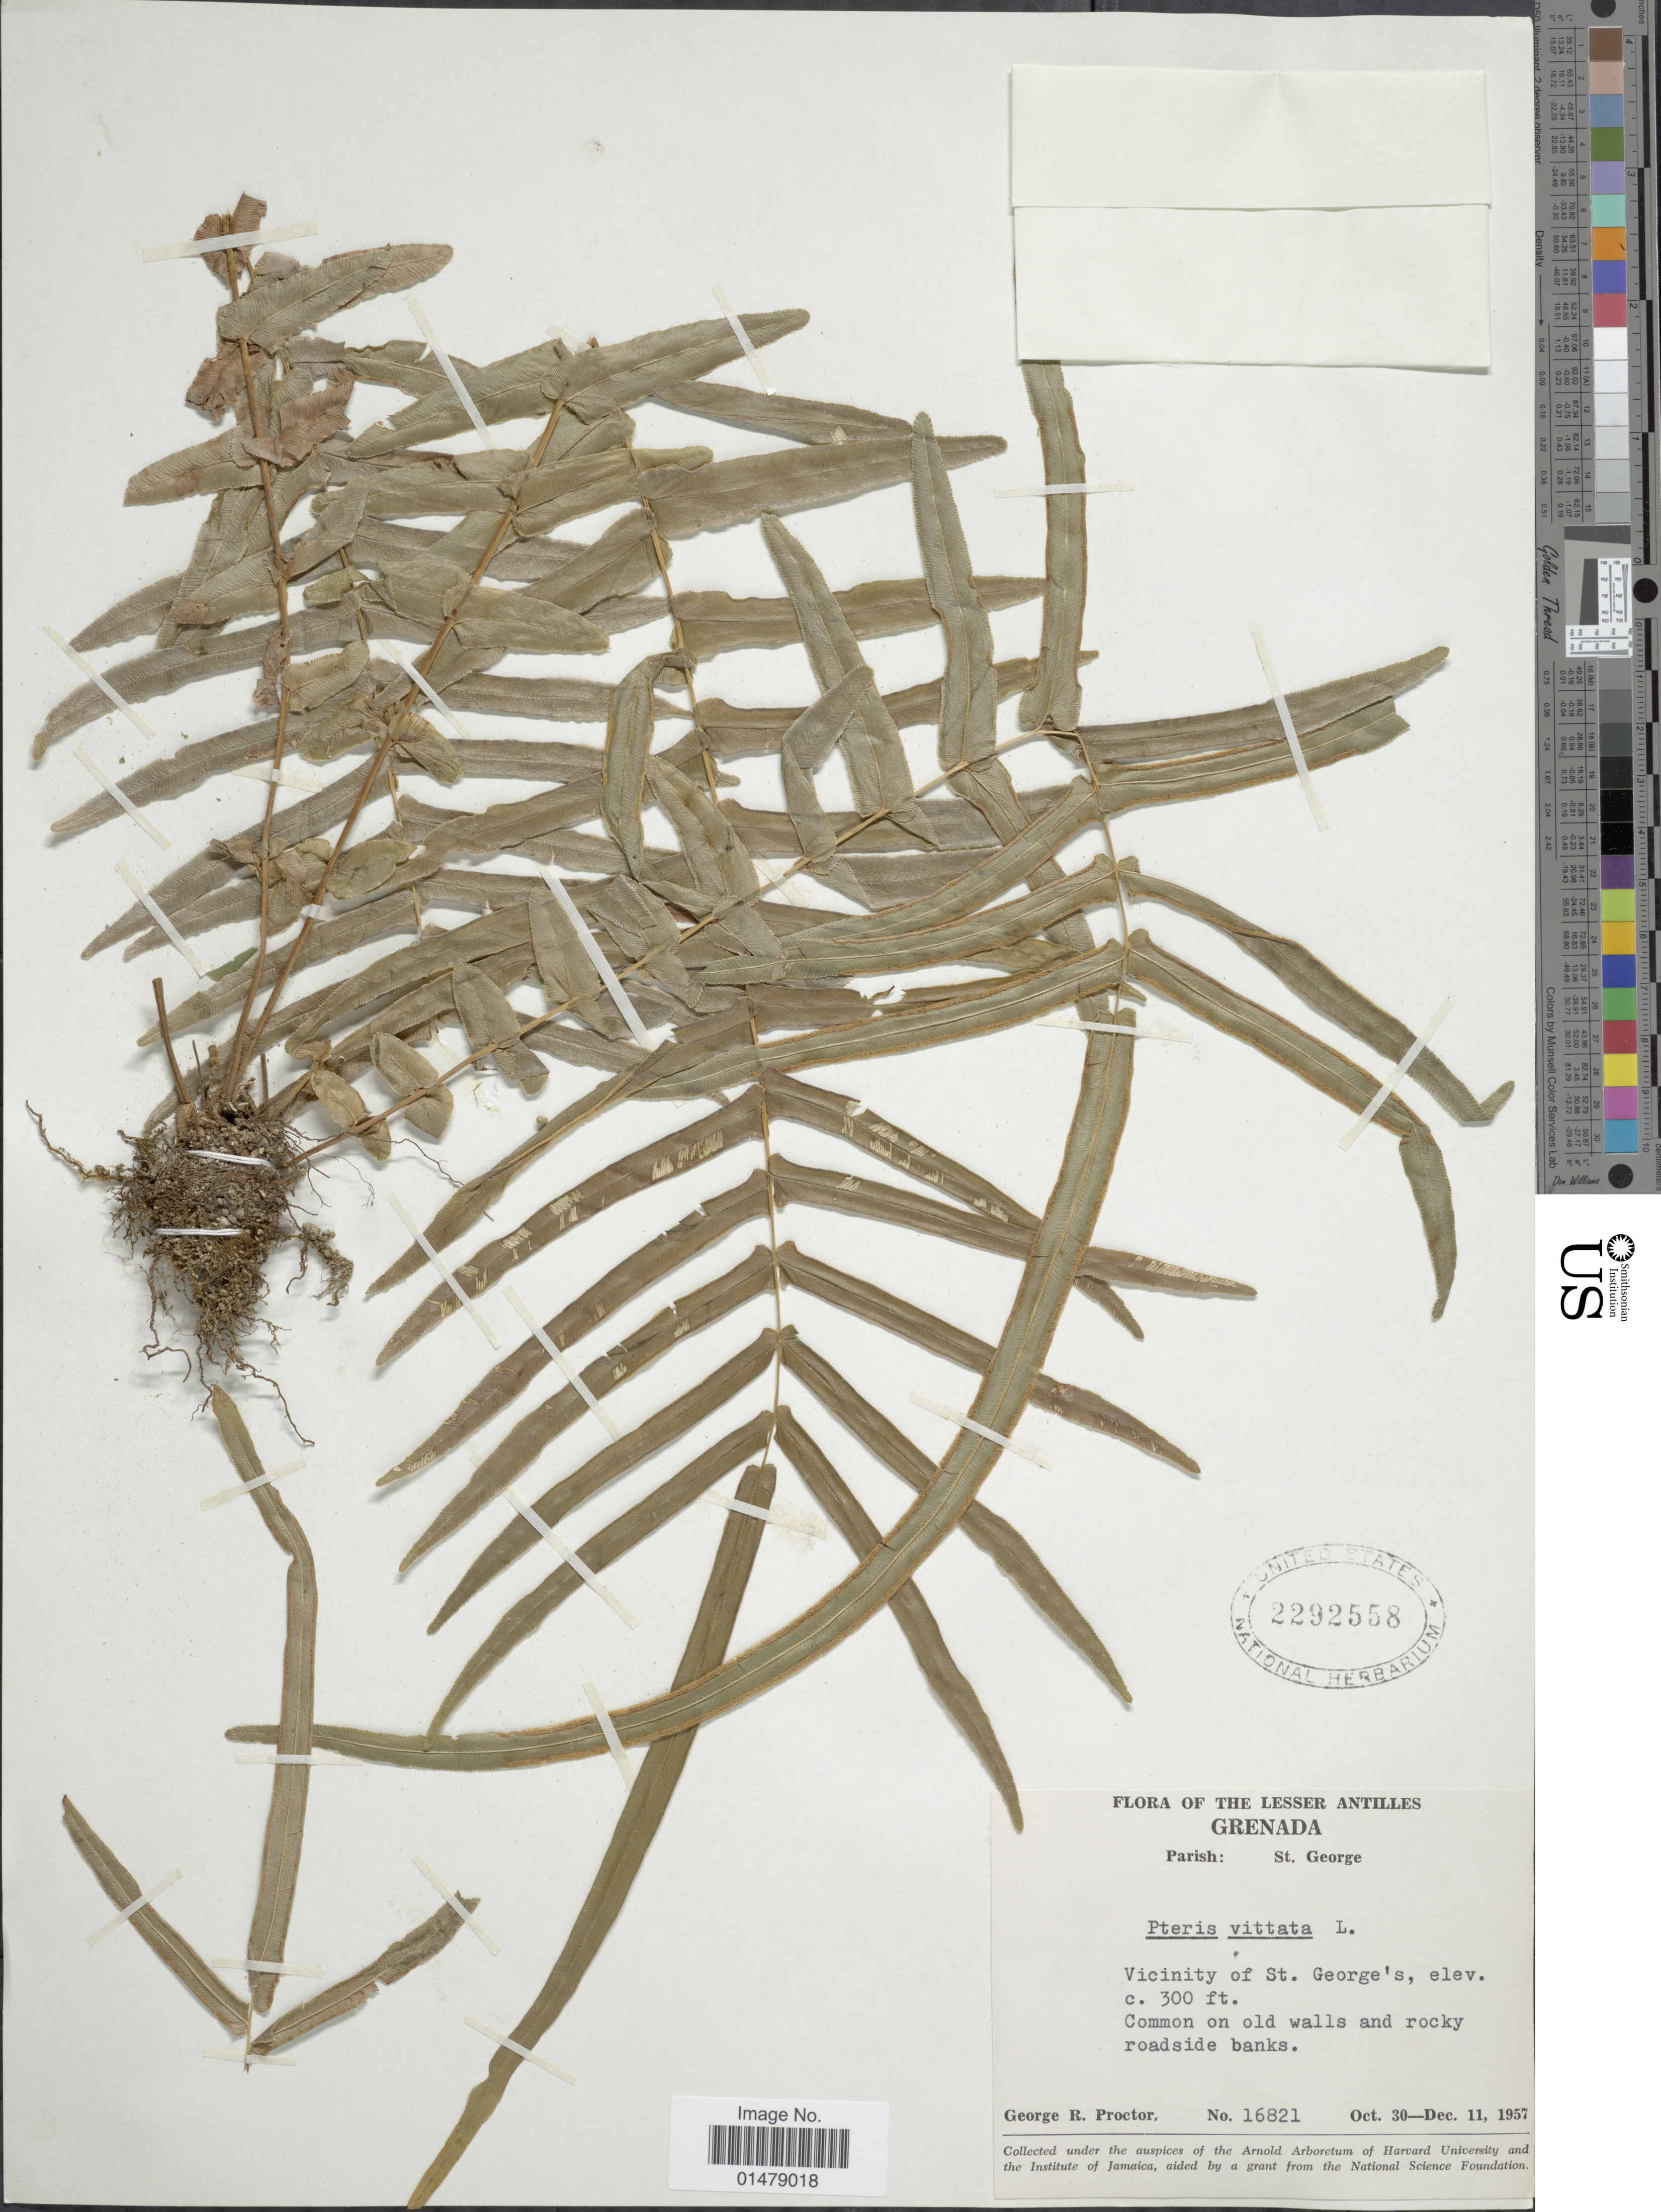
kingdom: Plantae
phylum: Tracheophyta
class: Polypodiopsida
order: Polypodiales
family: Pteridaceae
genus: Pteris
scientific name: Pteris vittata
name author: L.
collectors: G. R. Proctor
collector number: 16821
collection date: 1957-10-30/1957-12-11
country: Grenada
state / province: Saint George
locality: The Lesser Antilles. Parish: St. George. Vicinity of St. George's.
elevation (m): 91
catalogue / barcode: US 2292558